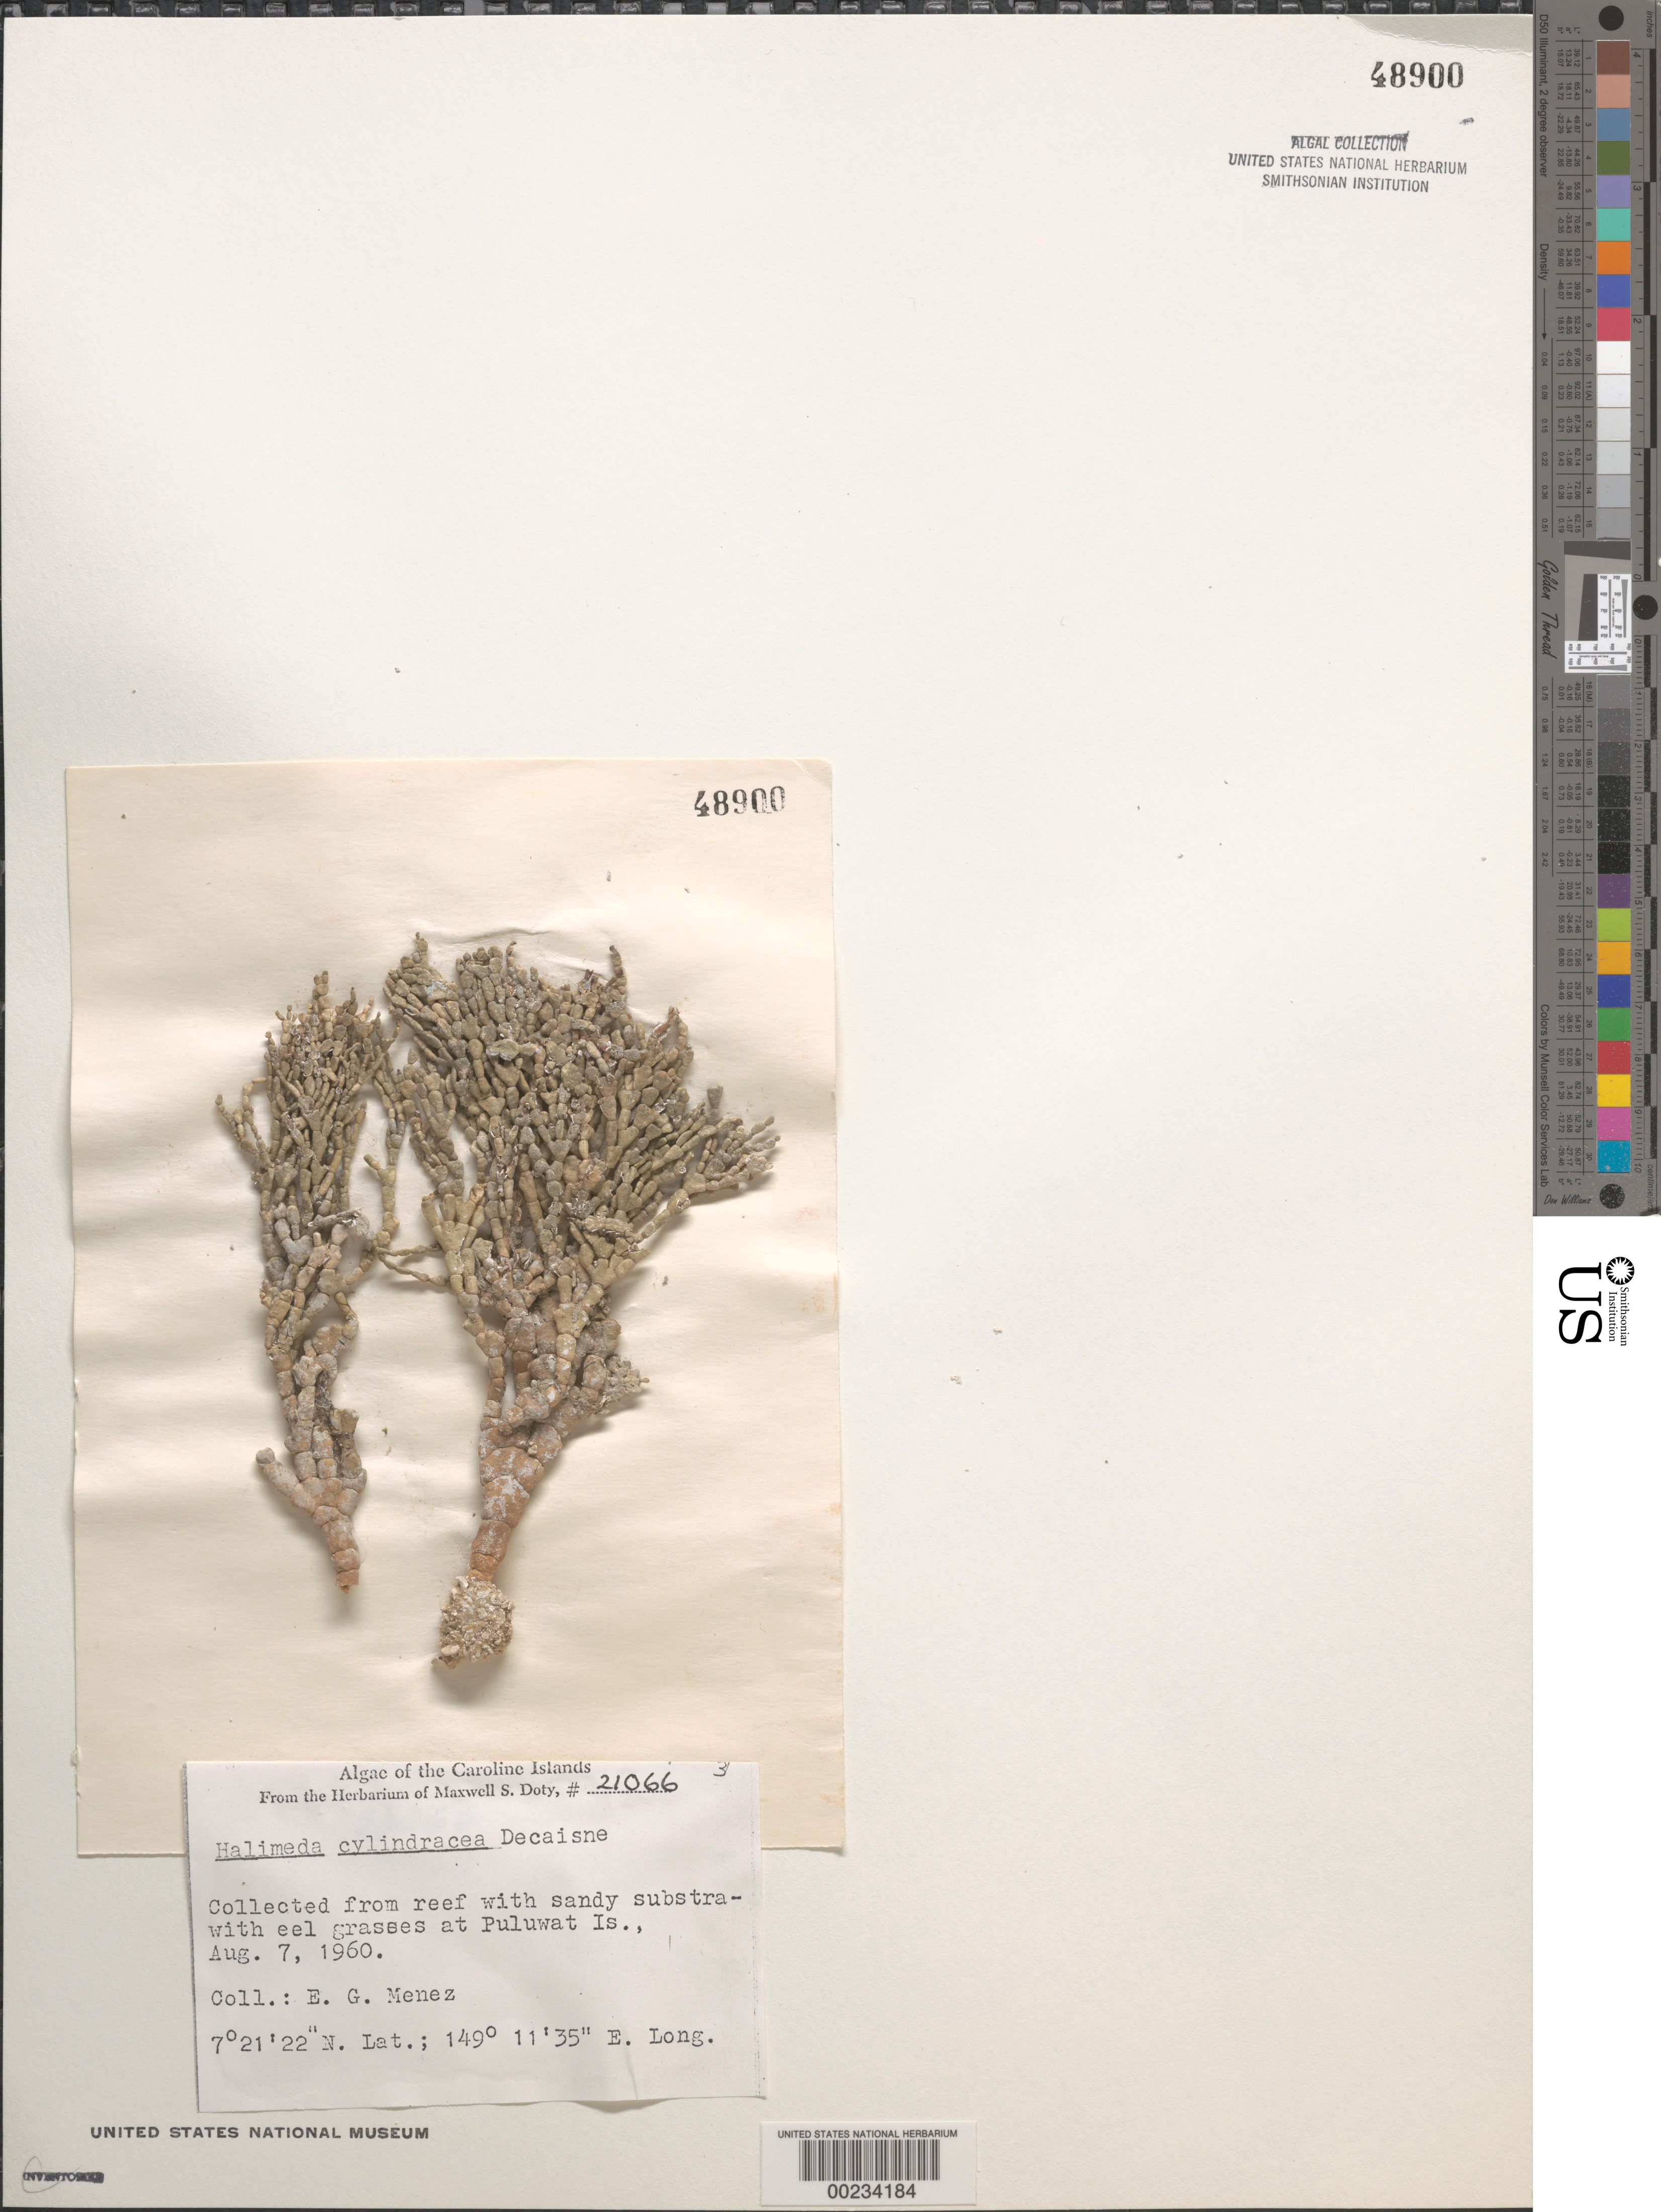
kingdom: Plantae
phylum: Chlorophyta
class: Ulvophyceae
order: Bryopsidales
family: Halimedaceae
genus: Halimeda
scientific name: Halimeda cylindracea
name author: Decne.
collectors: Meñez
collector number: MSD 21066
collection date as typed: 07 Aug 1960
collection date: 1960-08-07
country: Micronesia, Federated States of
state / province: Truk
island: Puluwat Atoll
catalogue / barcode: US 48900